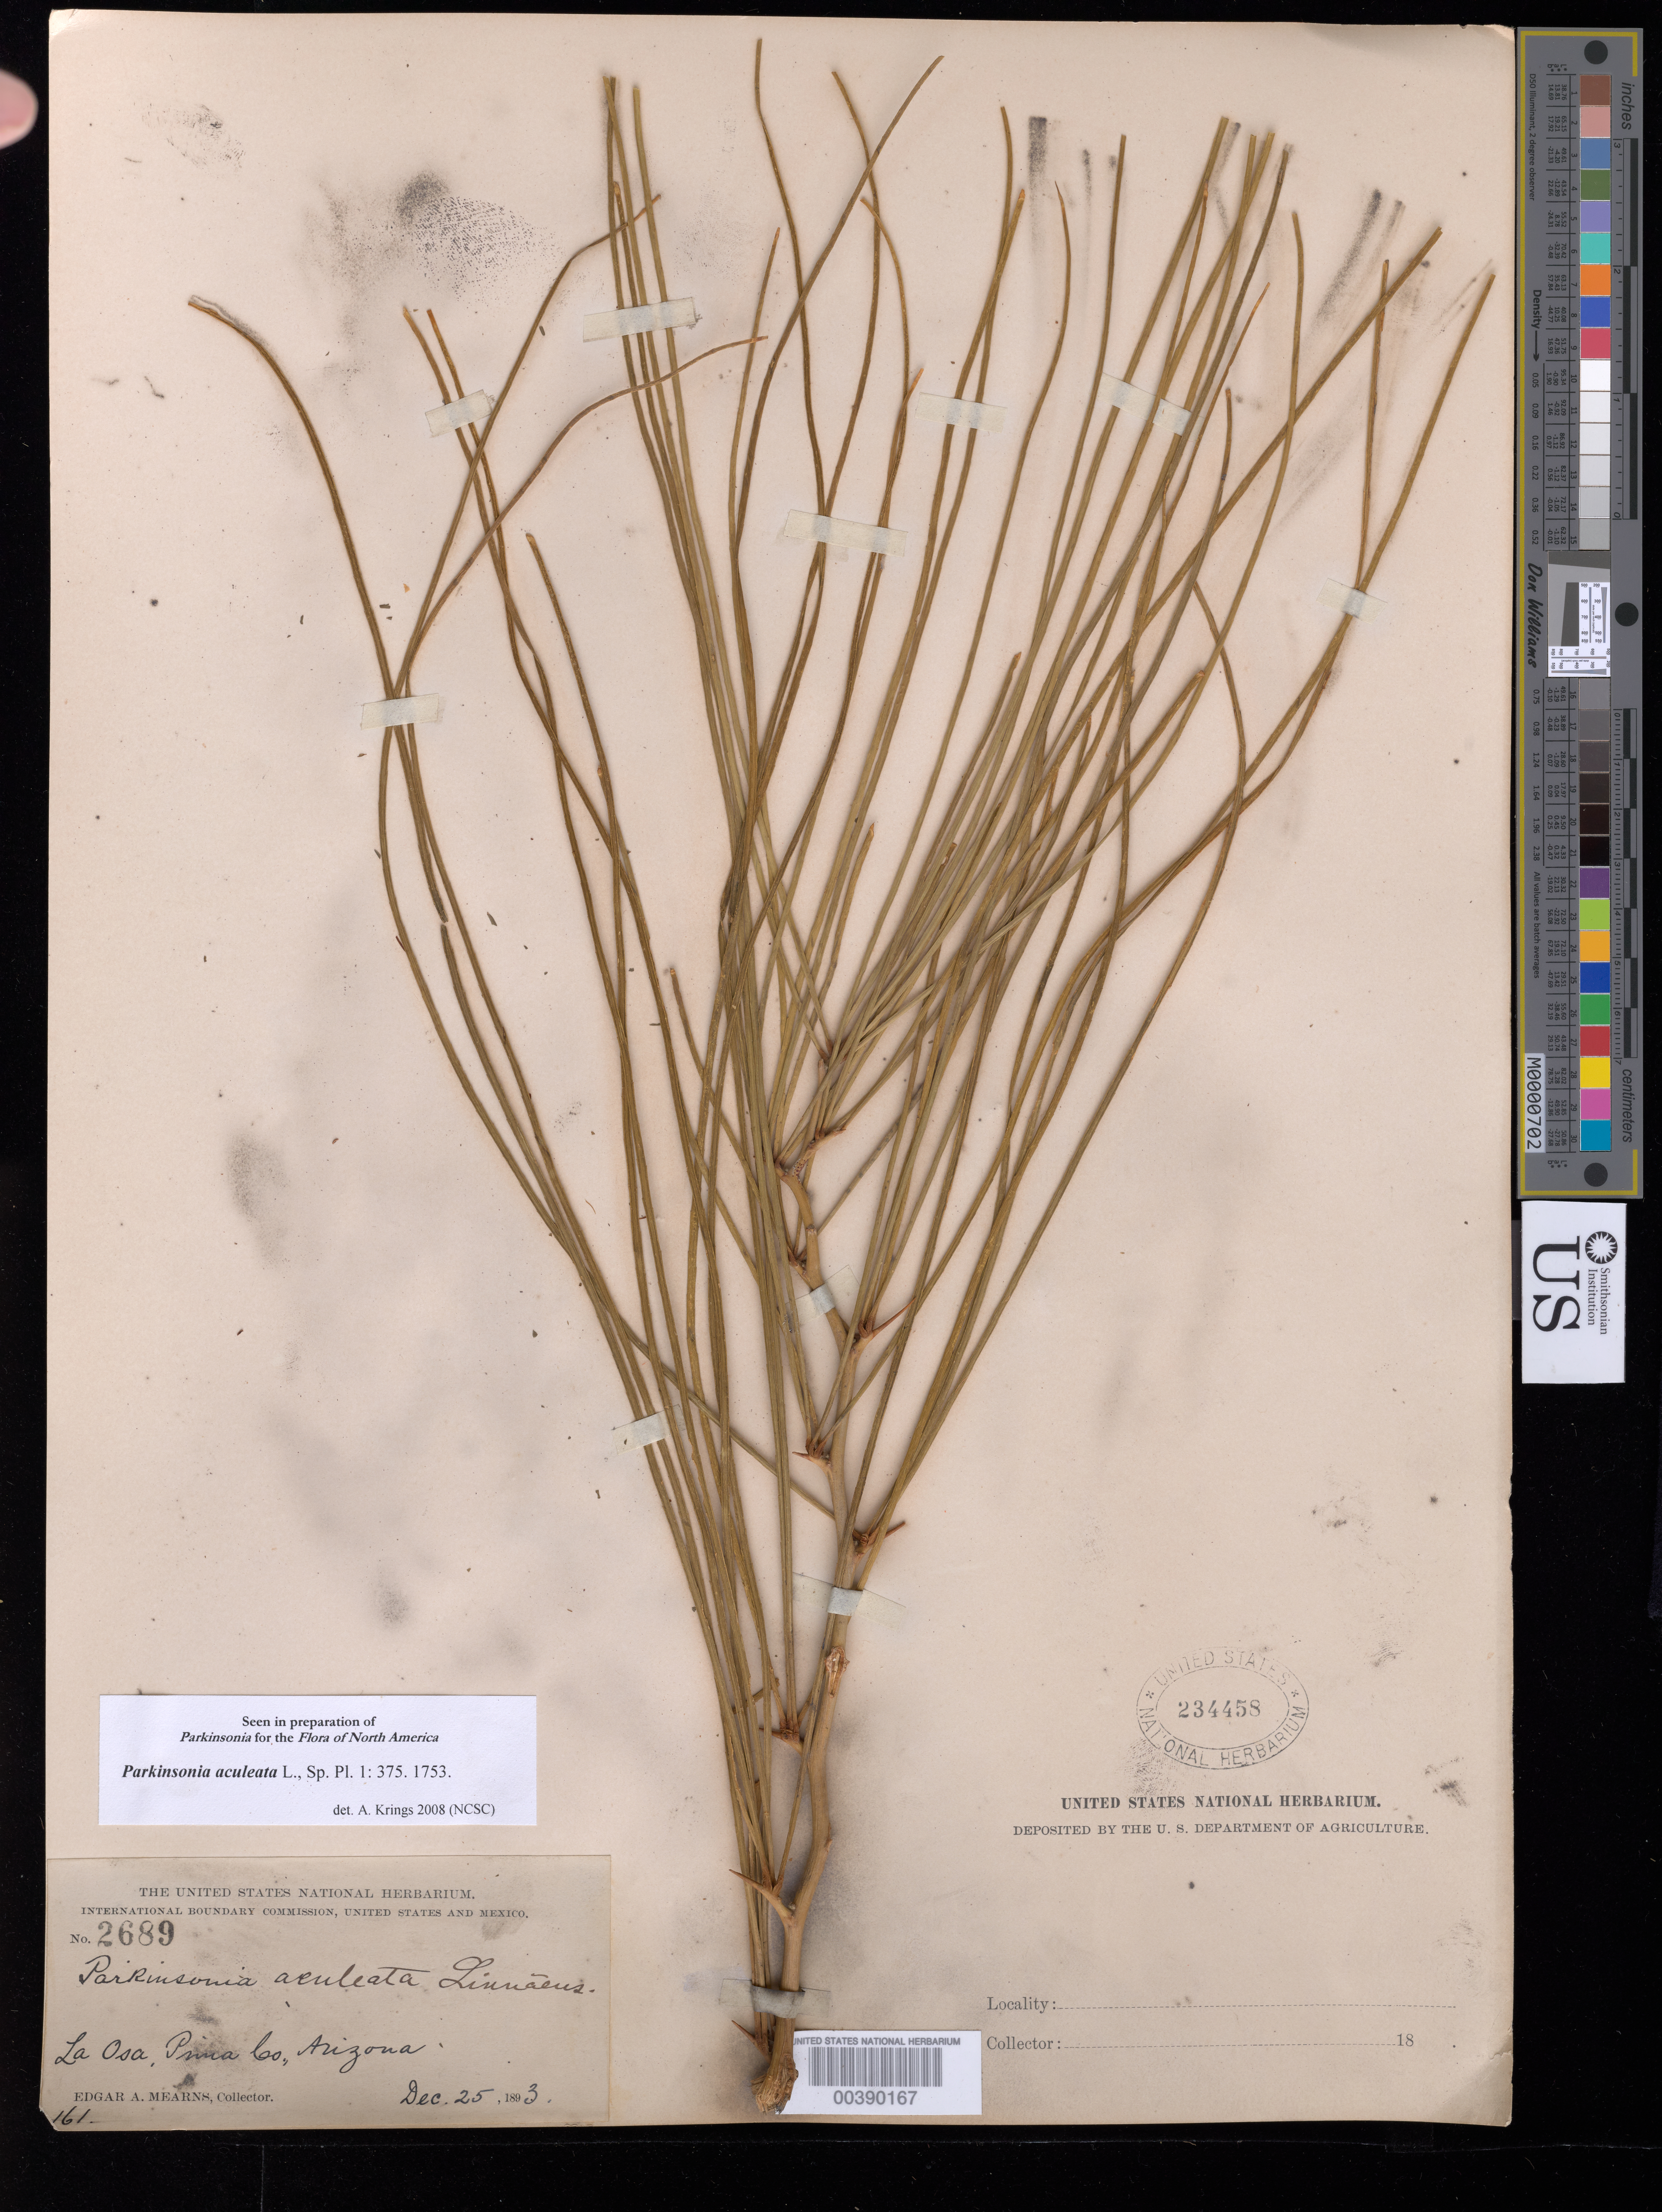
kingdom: Plantae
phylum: Tracheophyta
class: Magnoliopsida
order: Fabales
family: Fabaceae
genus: Parkinsonia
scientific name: Parkinsonia aculeata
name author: L.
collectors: E. A. Mearns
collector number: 2689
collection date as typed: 25 Dec 1893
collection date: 1893-12-25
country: United States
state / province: Arizona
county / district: Pima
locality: La osa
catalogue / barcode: US 234458